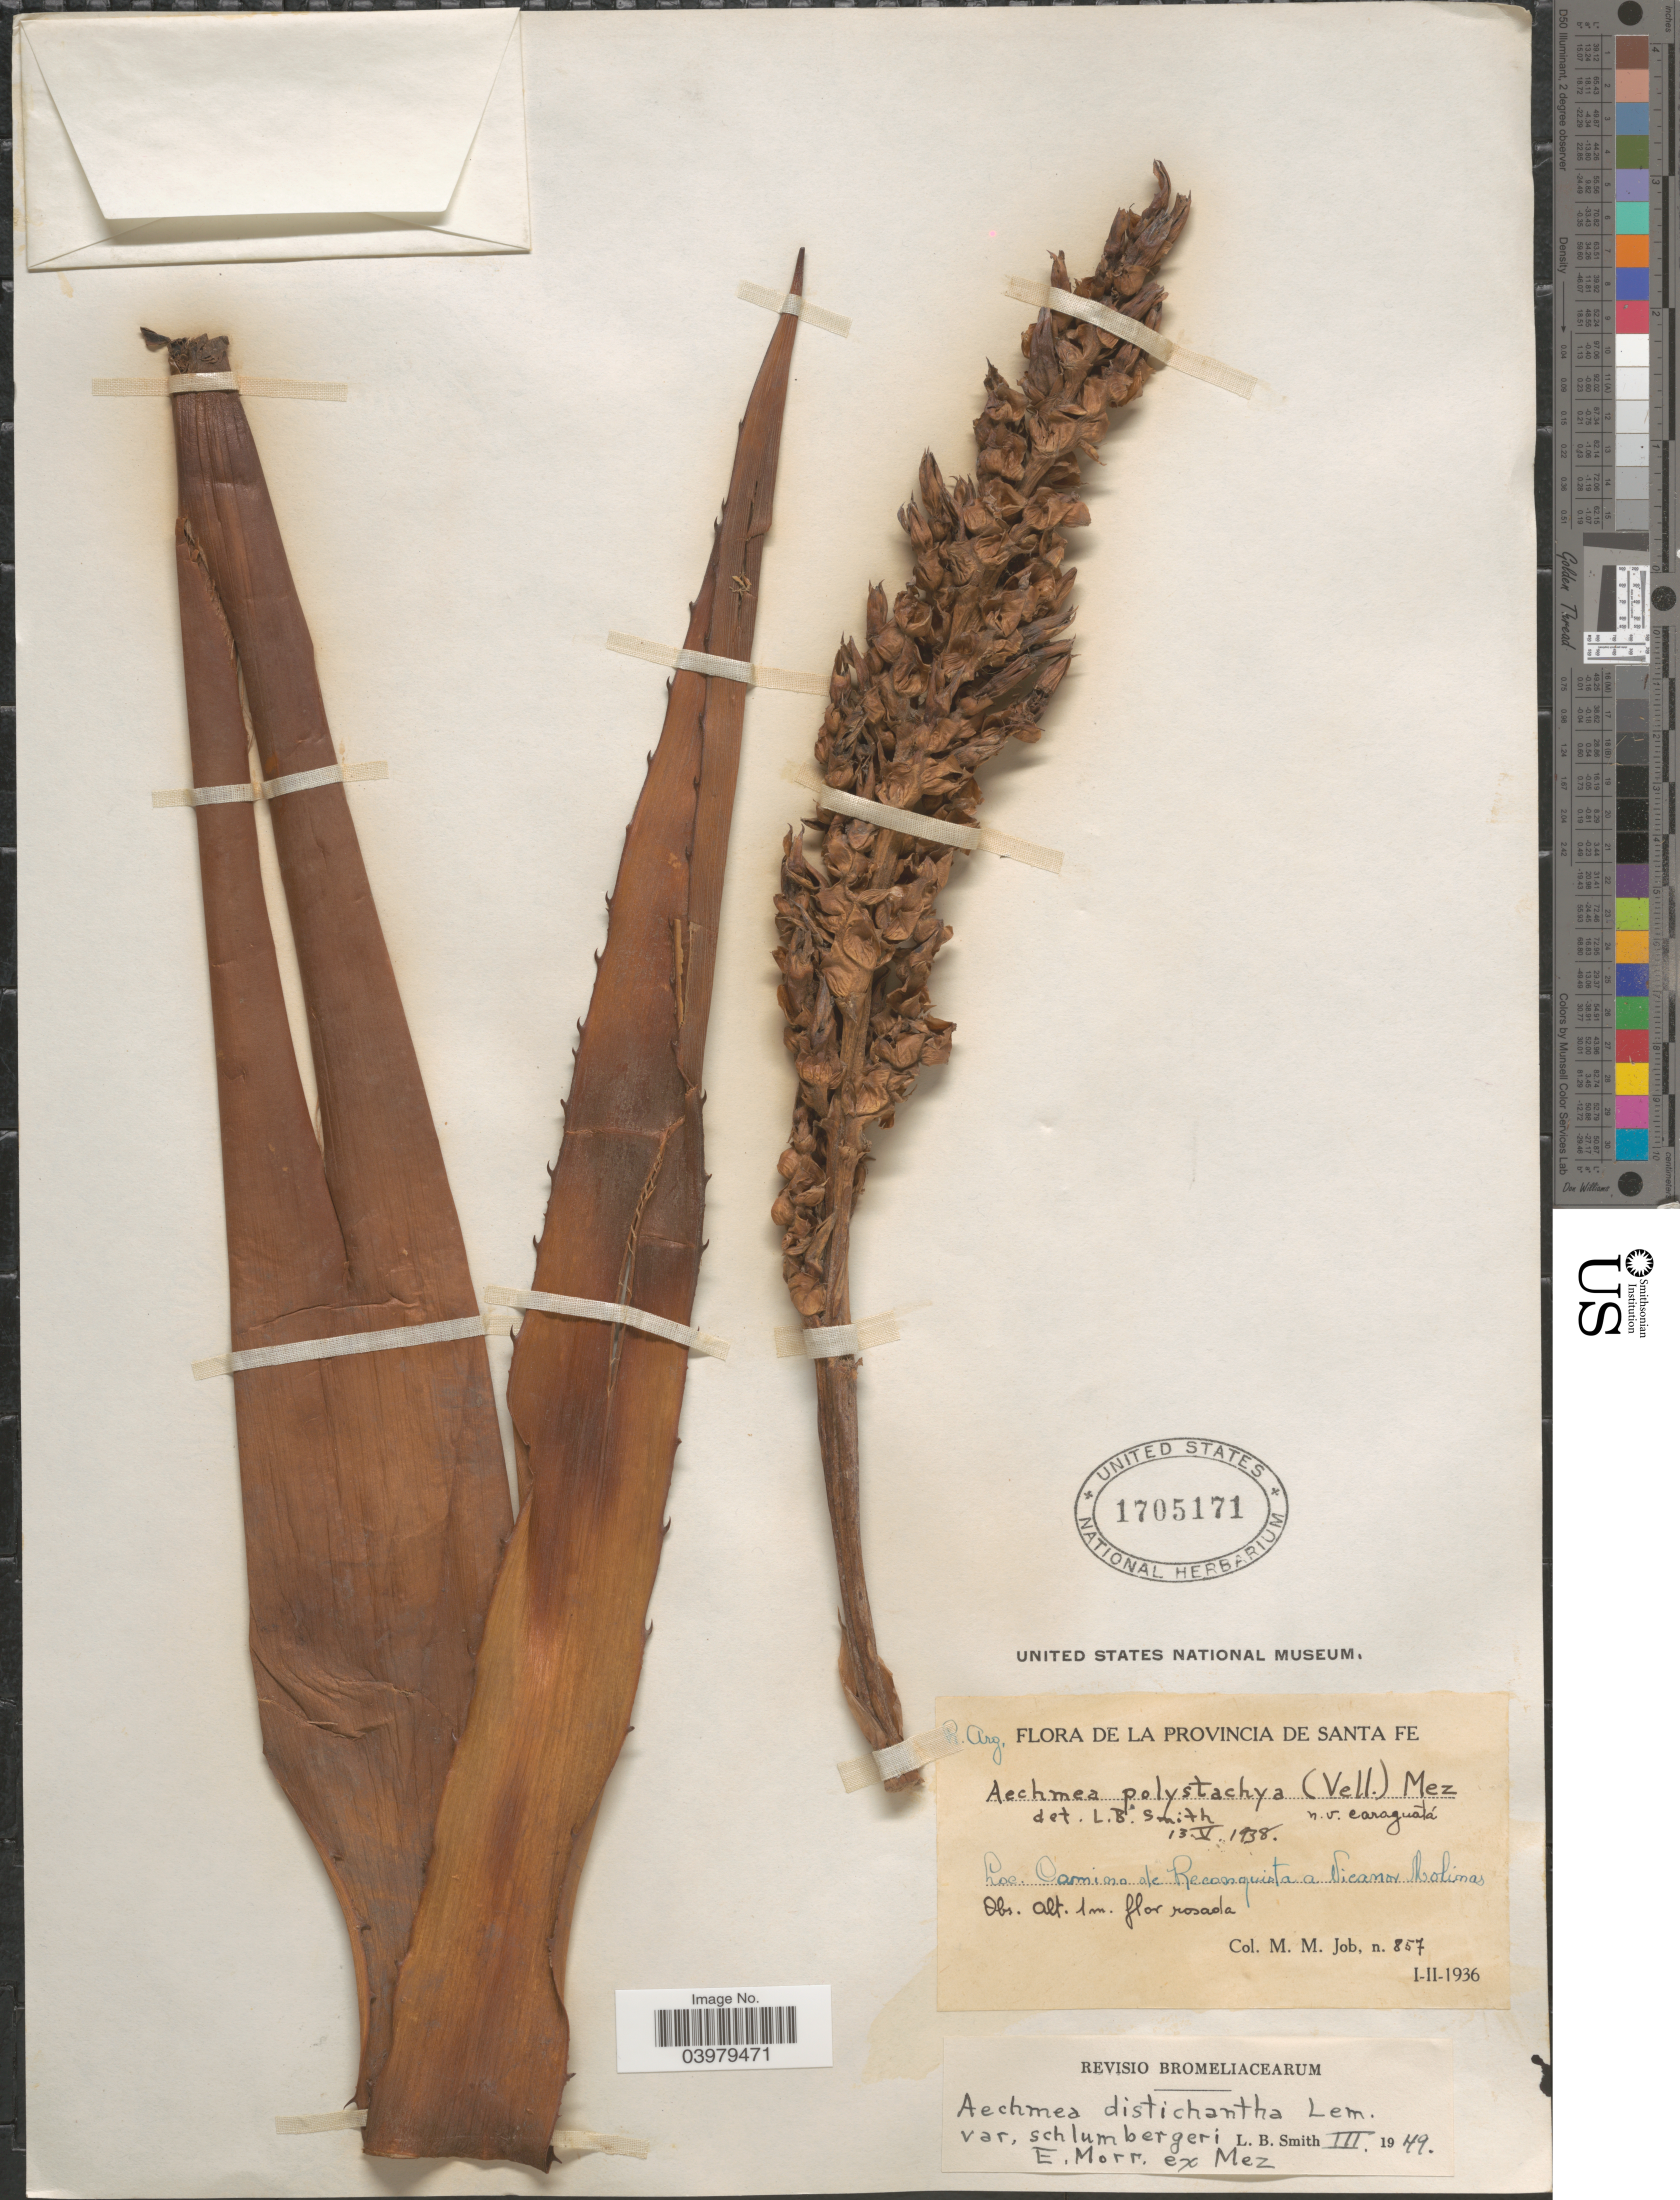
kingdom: Plantae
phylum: Tracheophyta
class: Liliopsida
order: Poales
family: Bromeliaceae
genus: Aechmea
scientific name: Aechmea distichantha var. schlumbergeri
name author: É. Morren ex Mez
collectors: M. Job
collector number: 857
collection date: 1936-01/1936-02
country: Argentina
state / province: Santa Fe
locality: Camino de Reconquista a Nicanor Molinas.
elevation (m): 1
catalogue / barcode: US 1705171